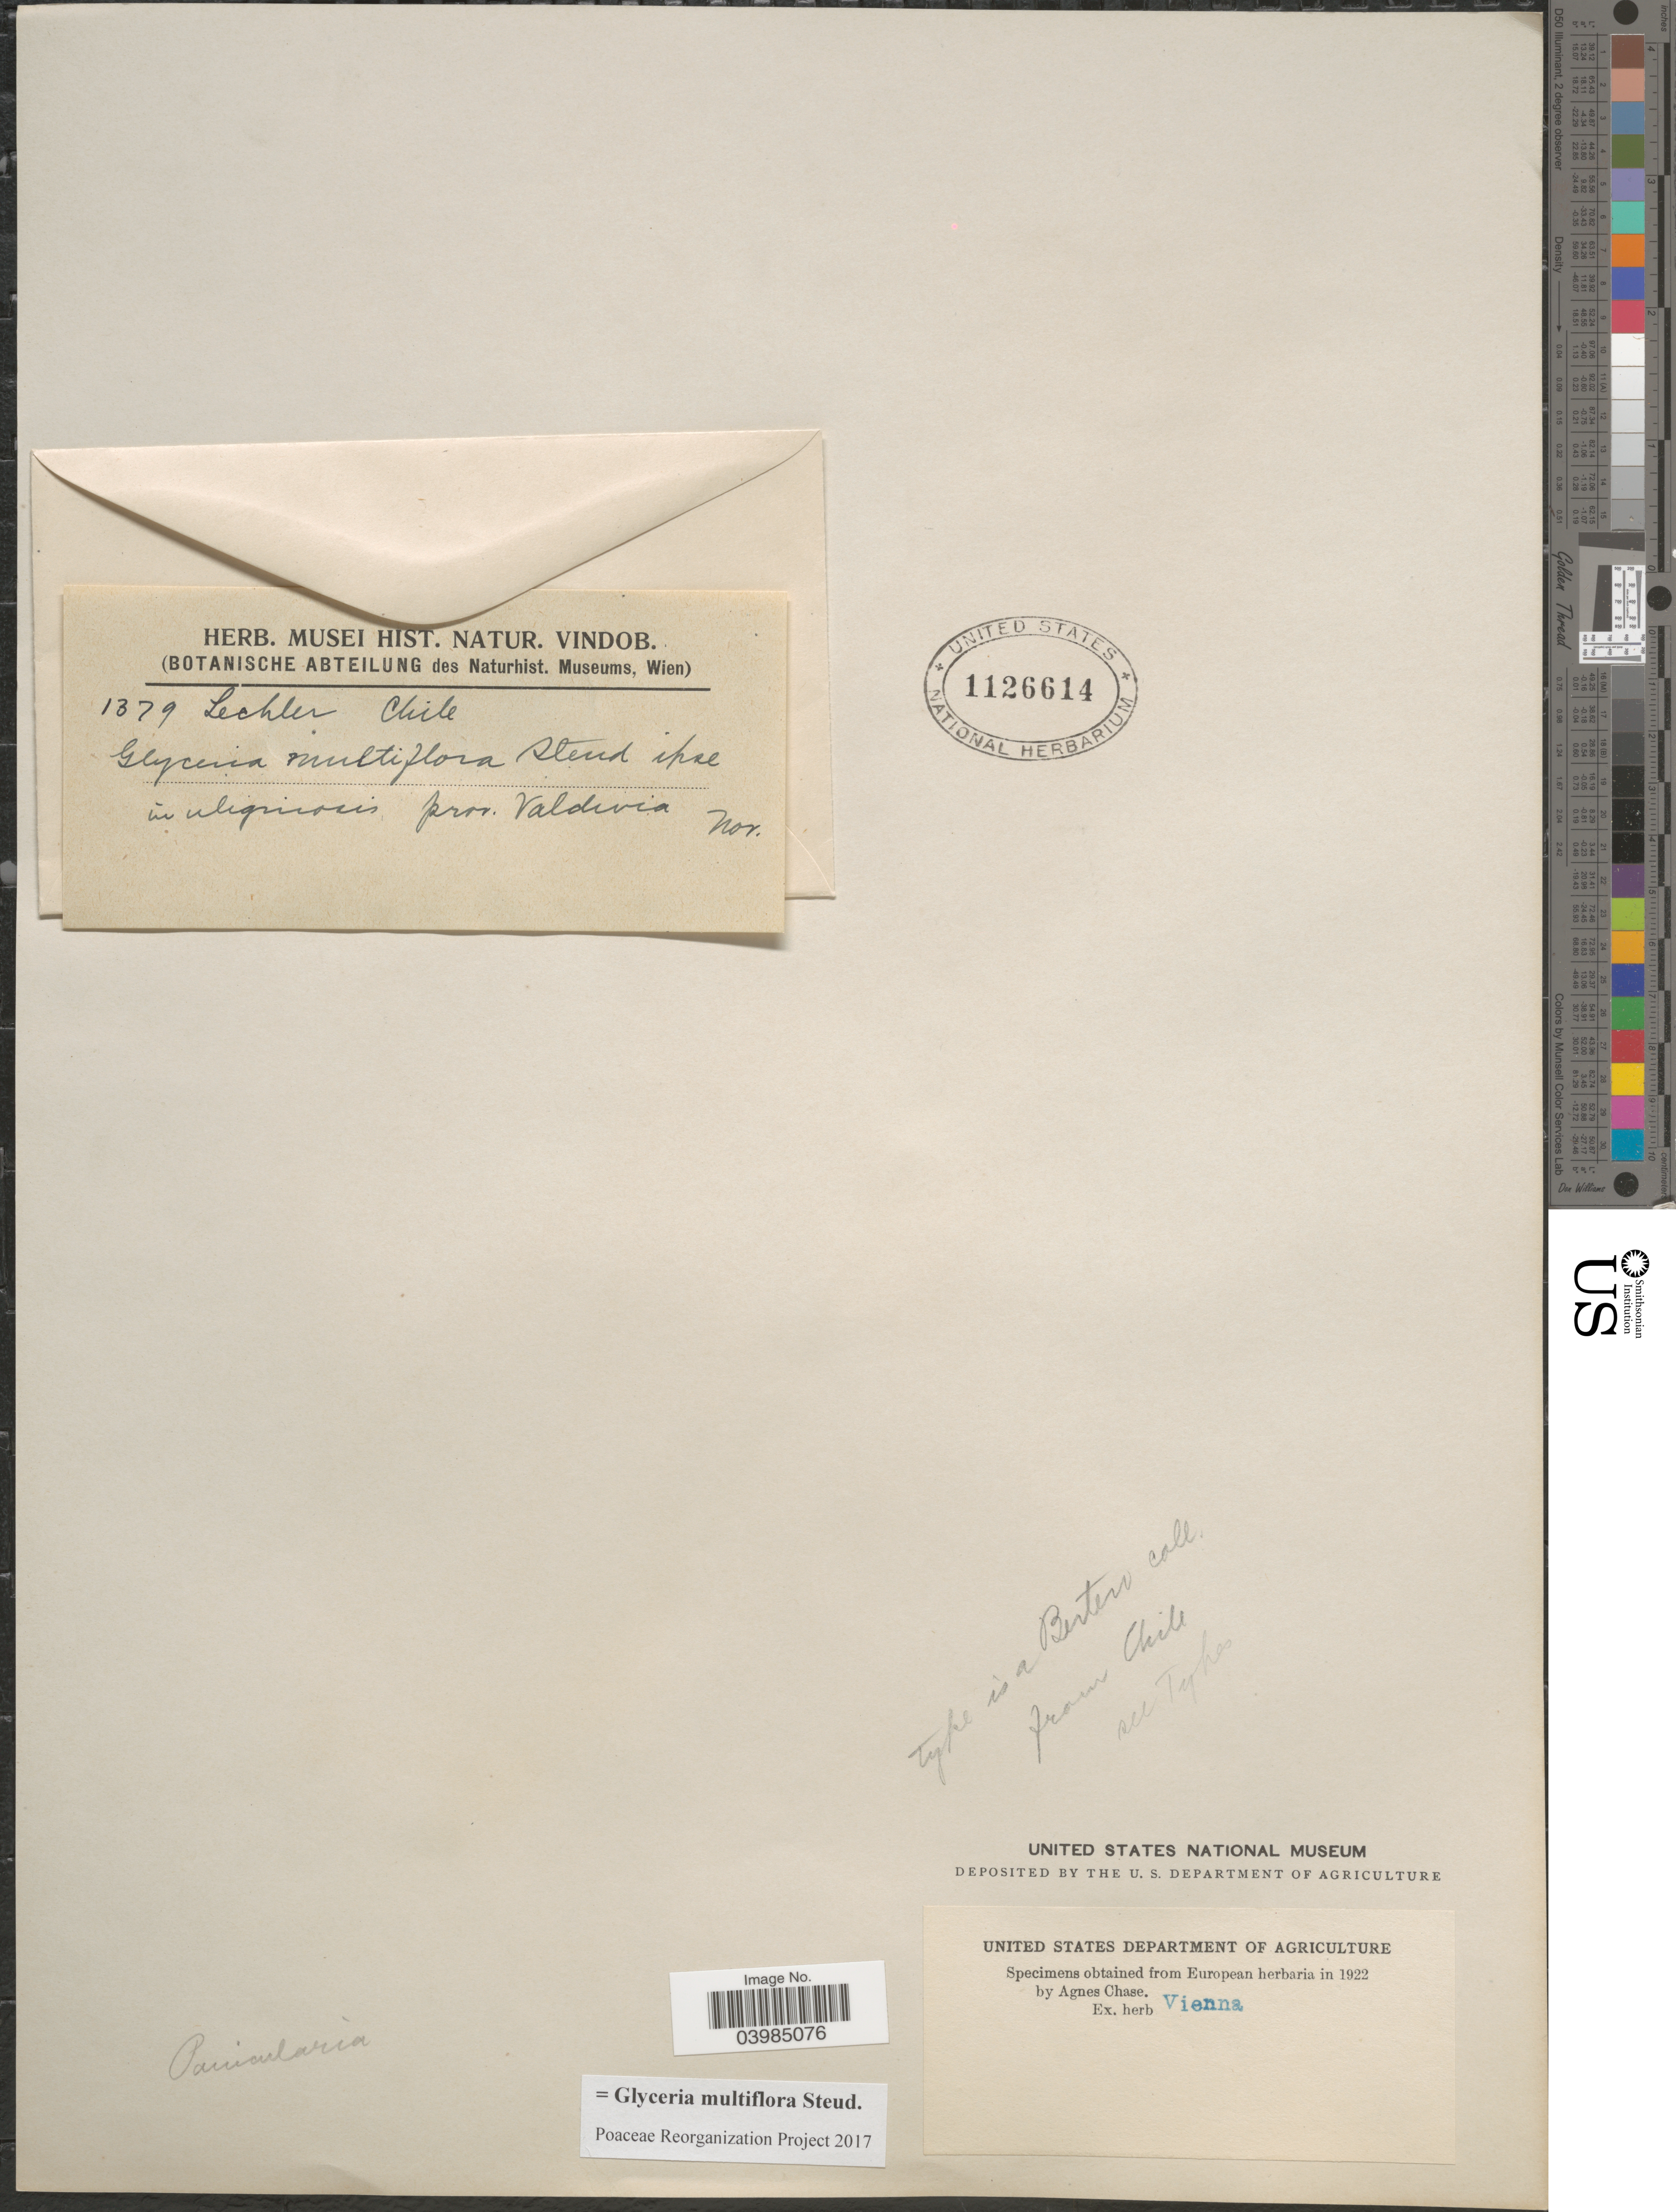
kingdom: Plantae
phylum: Tracheophyta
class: Liliopsida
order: Poales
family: Poaceae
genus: Glyceria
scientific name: Glyceria multiflora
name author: Steud.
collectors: -. Lechler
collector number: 1379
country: Chile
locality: Prov. Valdivia.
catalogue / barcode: US 1126614